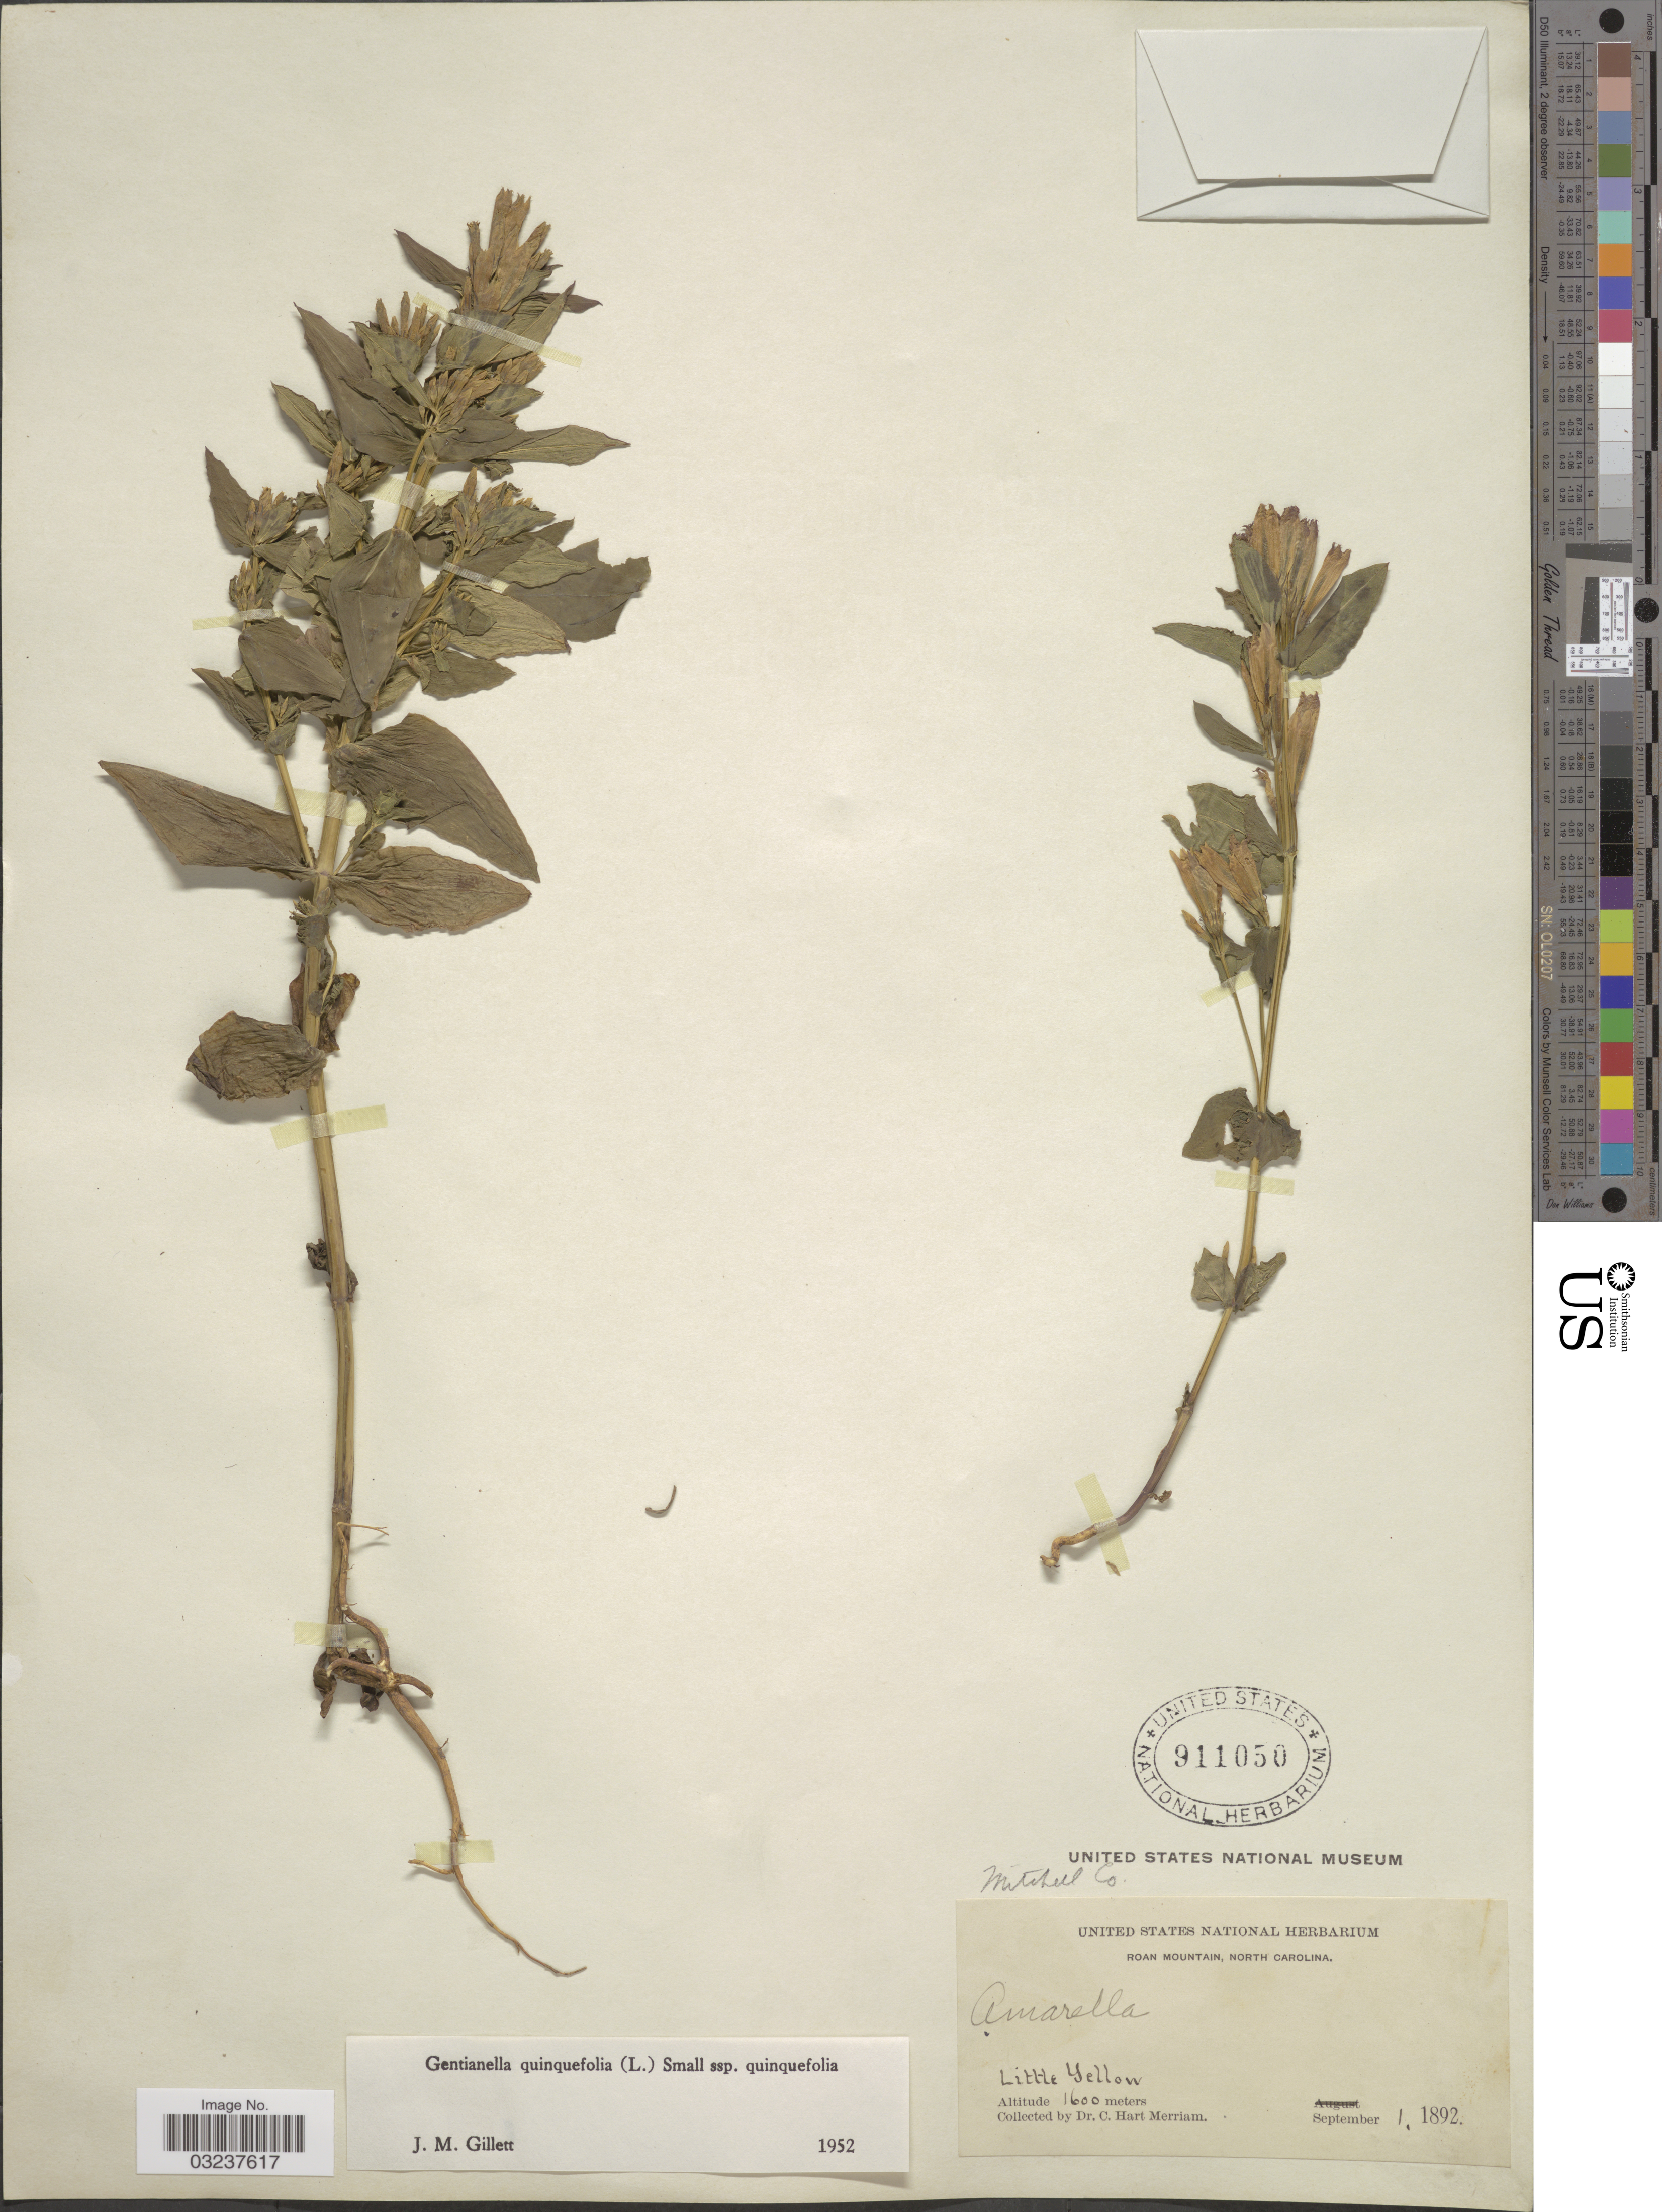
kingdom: Plantae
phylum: Tracheophyta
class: Magnoliopsida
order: Gentianales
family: Gentianaceae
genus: Gentianella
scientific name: Gentianella quinquefolia subsp. quinquefolia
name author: (L.) Small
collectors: C. Merriam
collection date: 1892-09-01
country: United States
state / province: North Carolina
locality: Roan Mountain, Little Yellow, Mitchell Co.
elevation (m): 1600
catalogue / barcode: US 911050